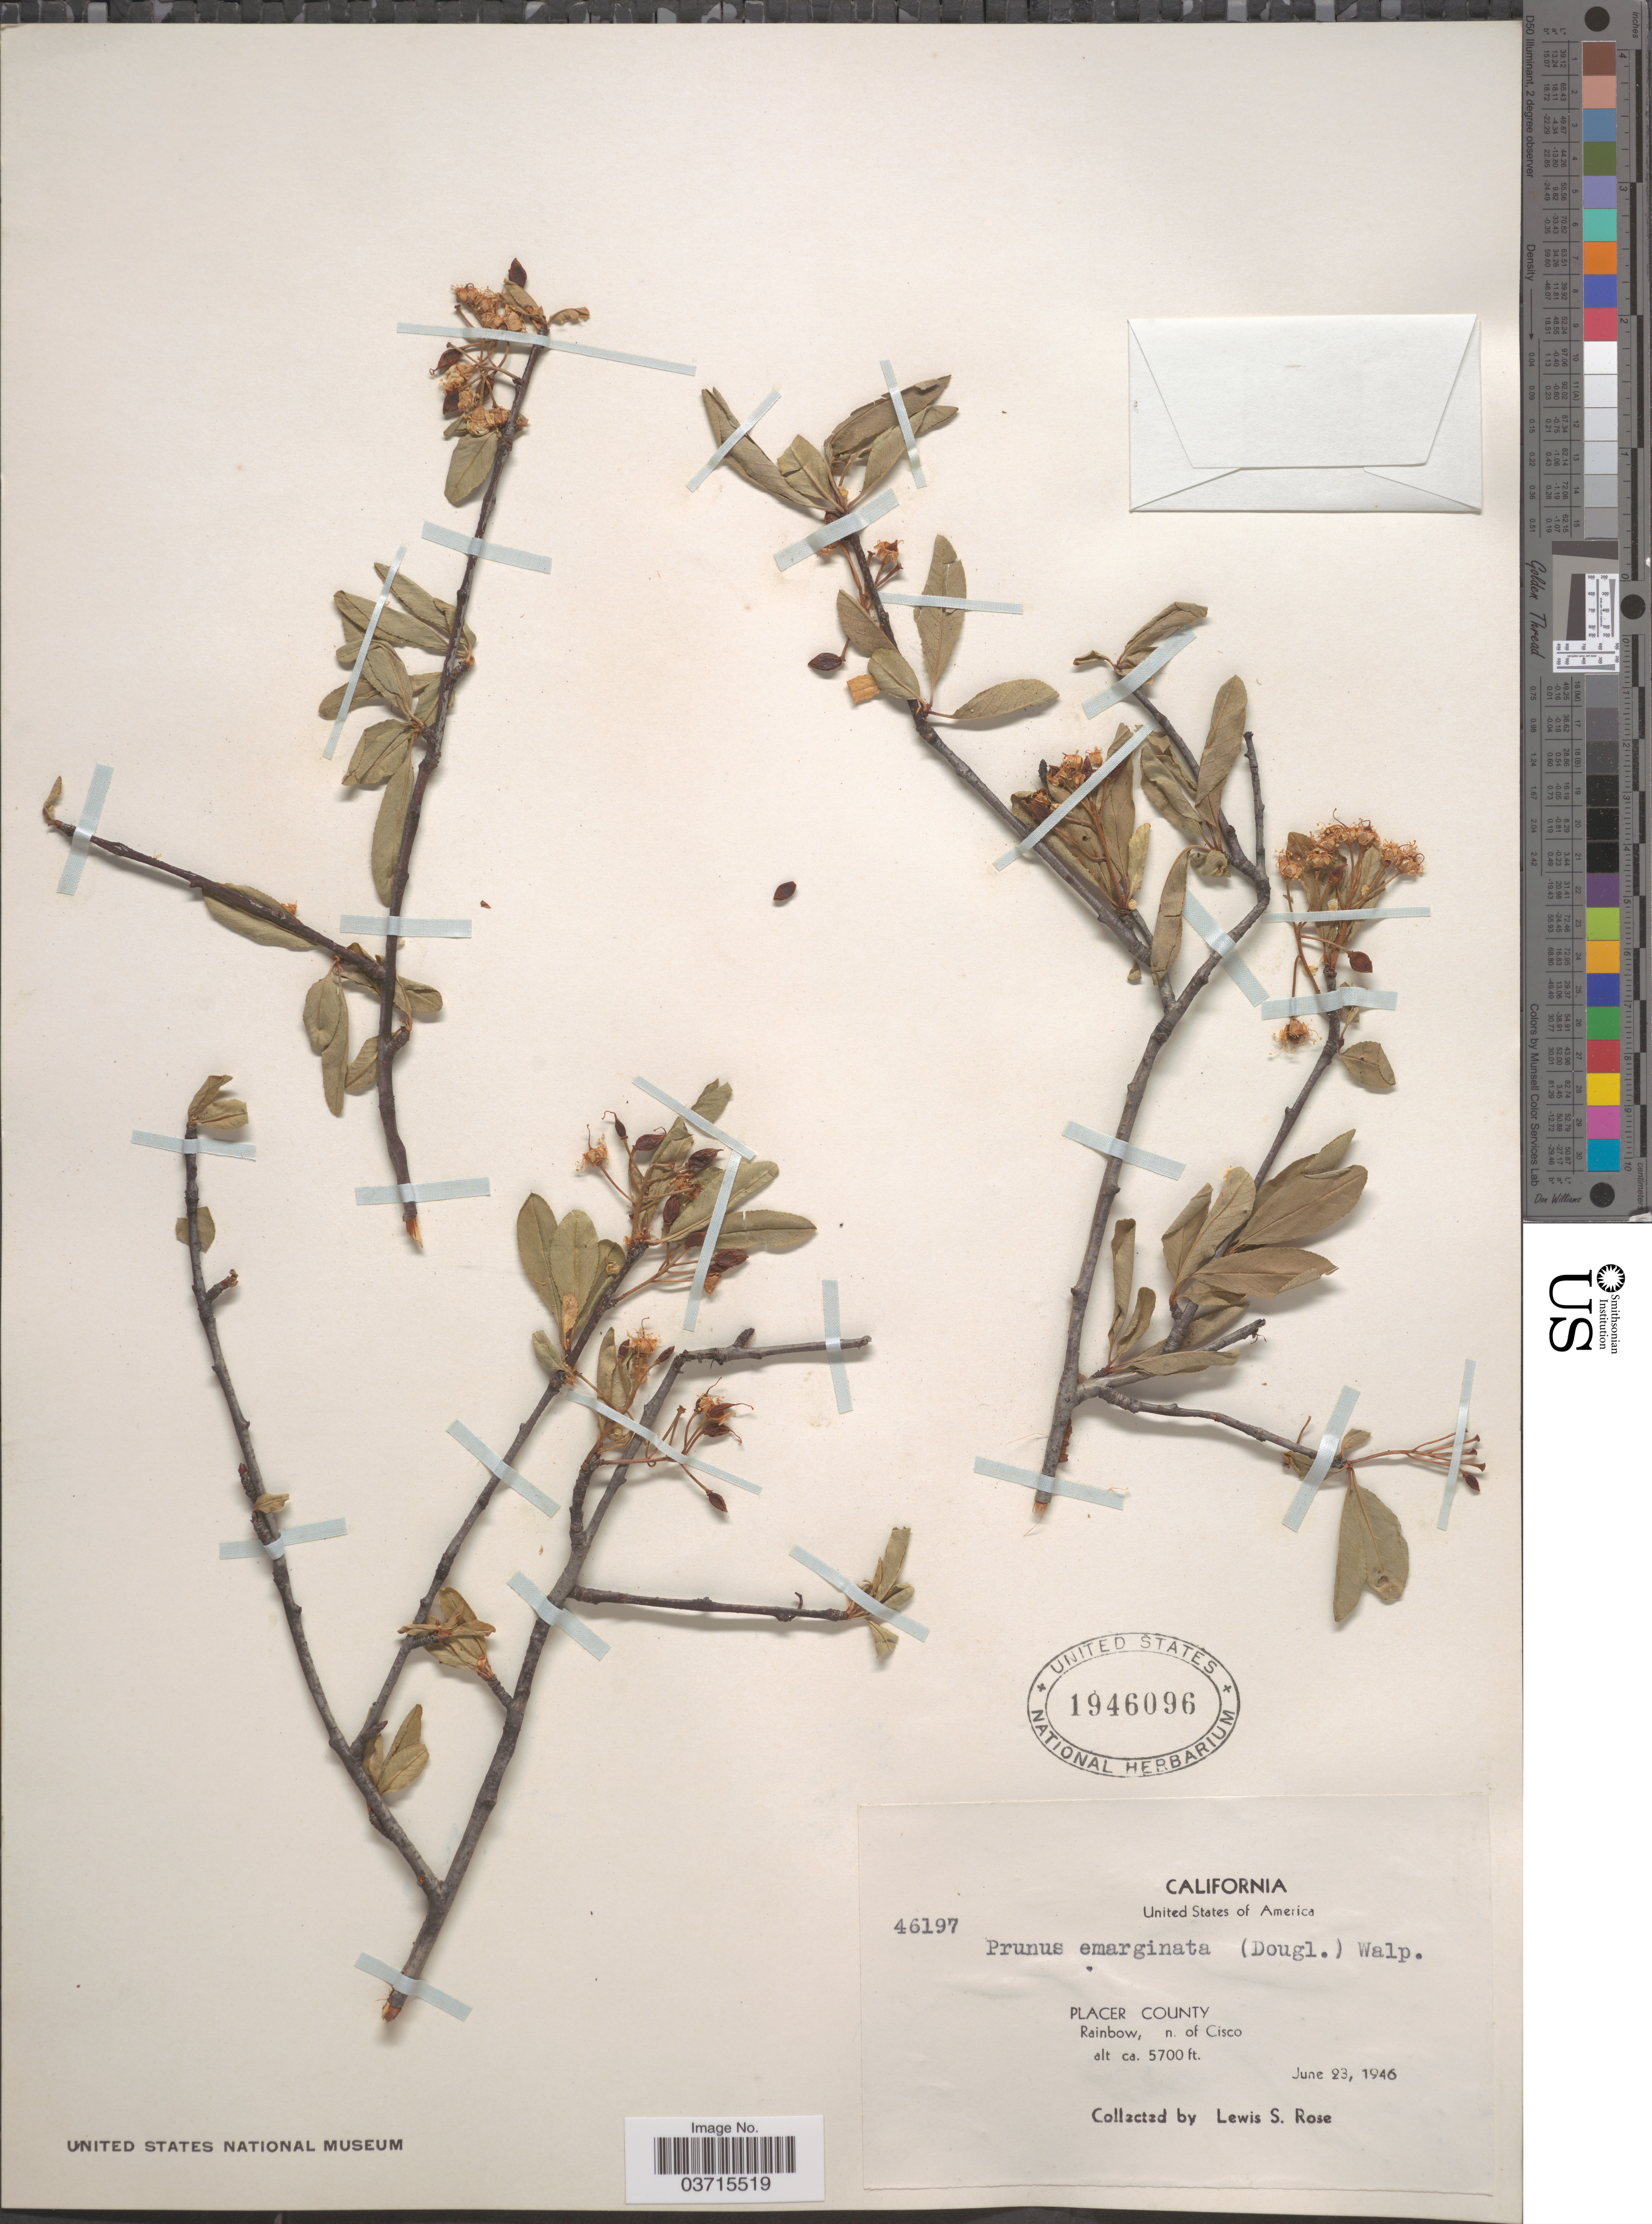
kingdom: Plantae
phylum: Tracheophyta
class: Magnoliopsida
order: Rosales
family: Rosaceae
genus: Prunus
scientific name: Prunus emarginata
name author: (Douglas ex Hook.) Eaton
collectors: L. S. Rose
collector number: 46197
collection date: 1946-06-23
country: United States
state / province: California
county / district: Placer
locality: Placer County, Rainbow, n. of Cisco.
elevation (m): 1737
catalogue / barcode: US 1946096